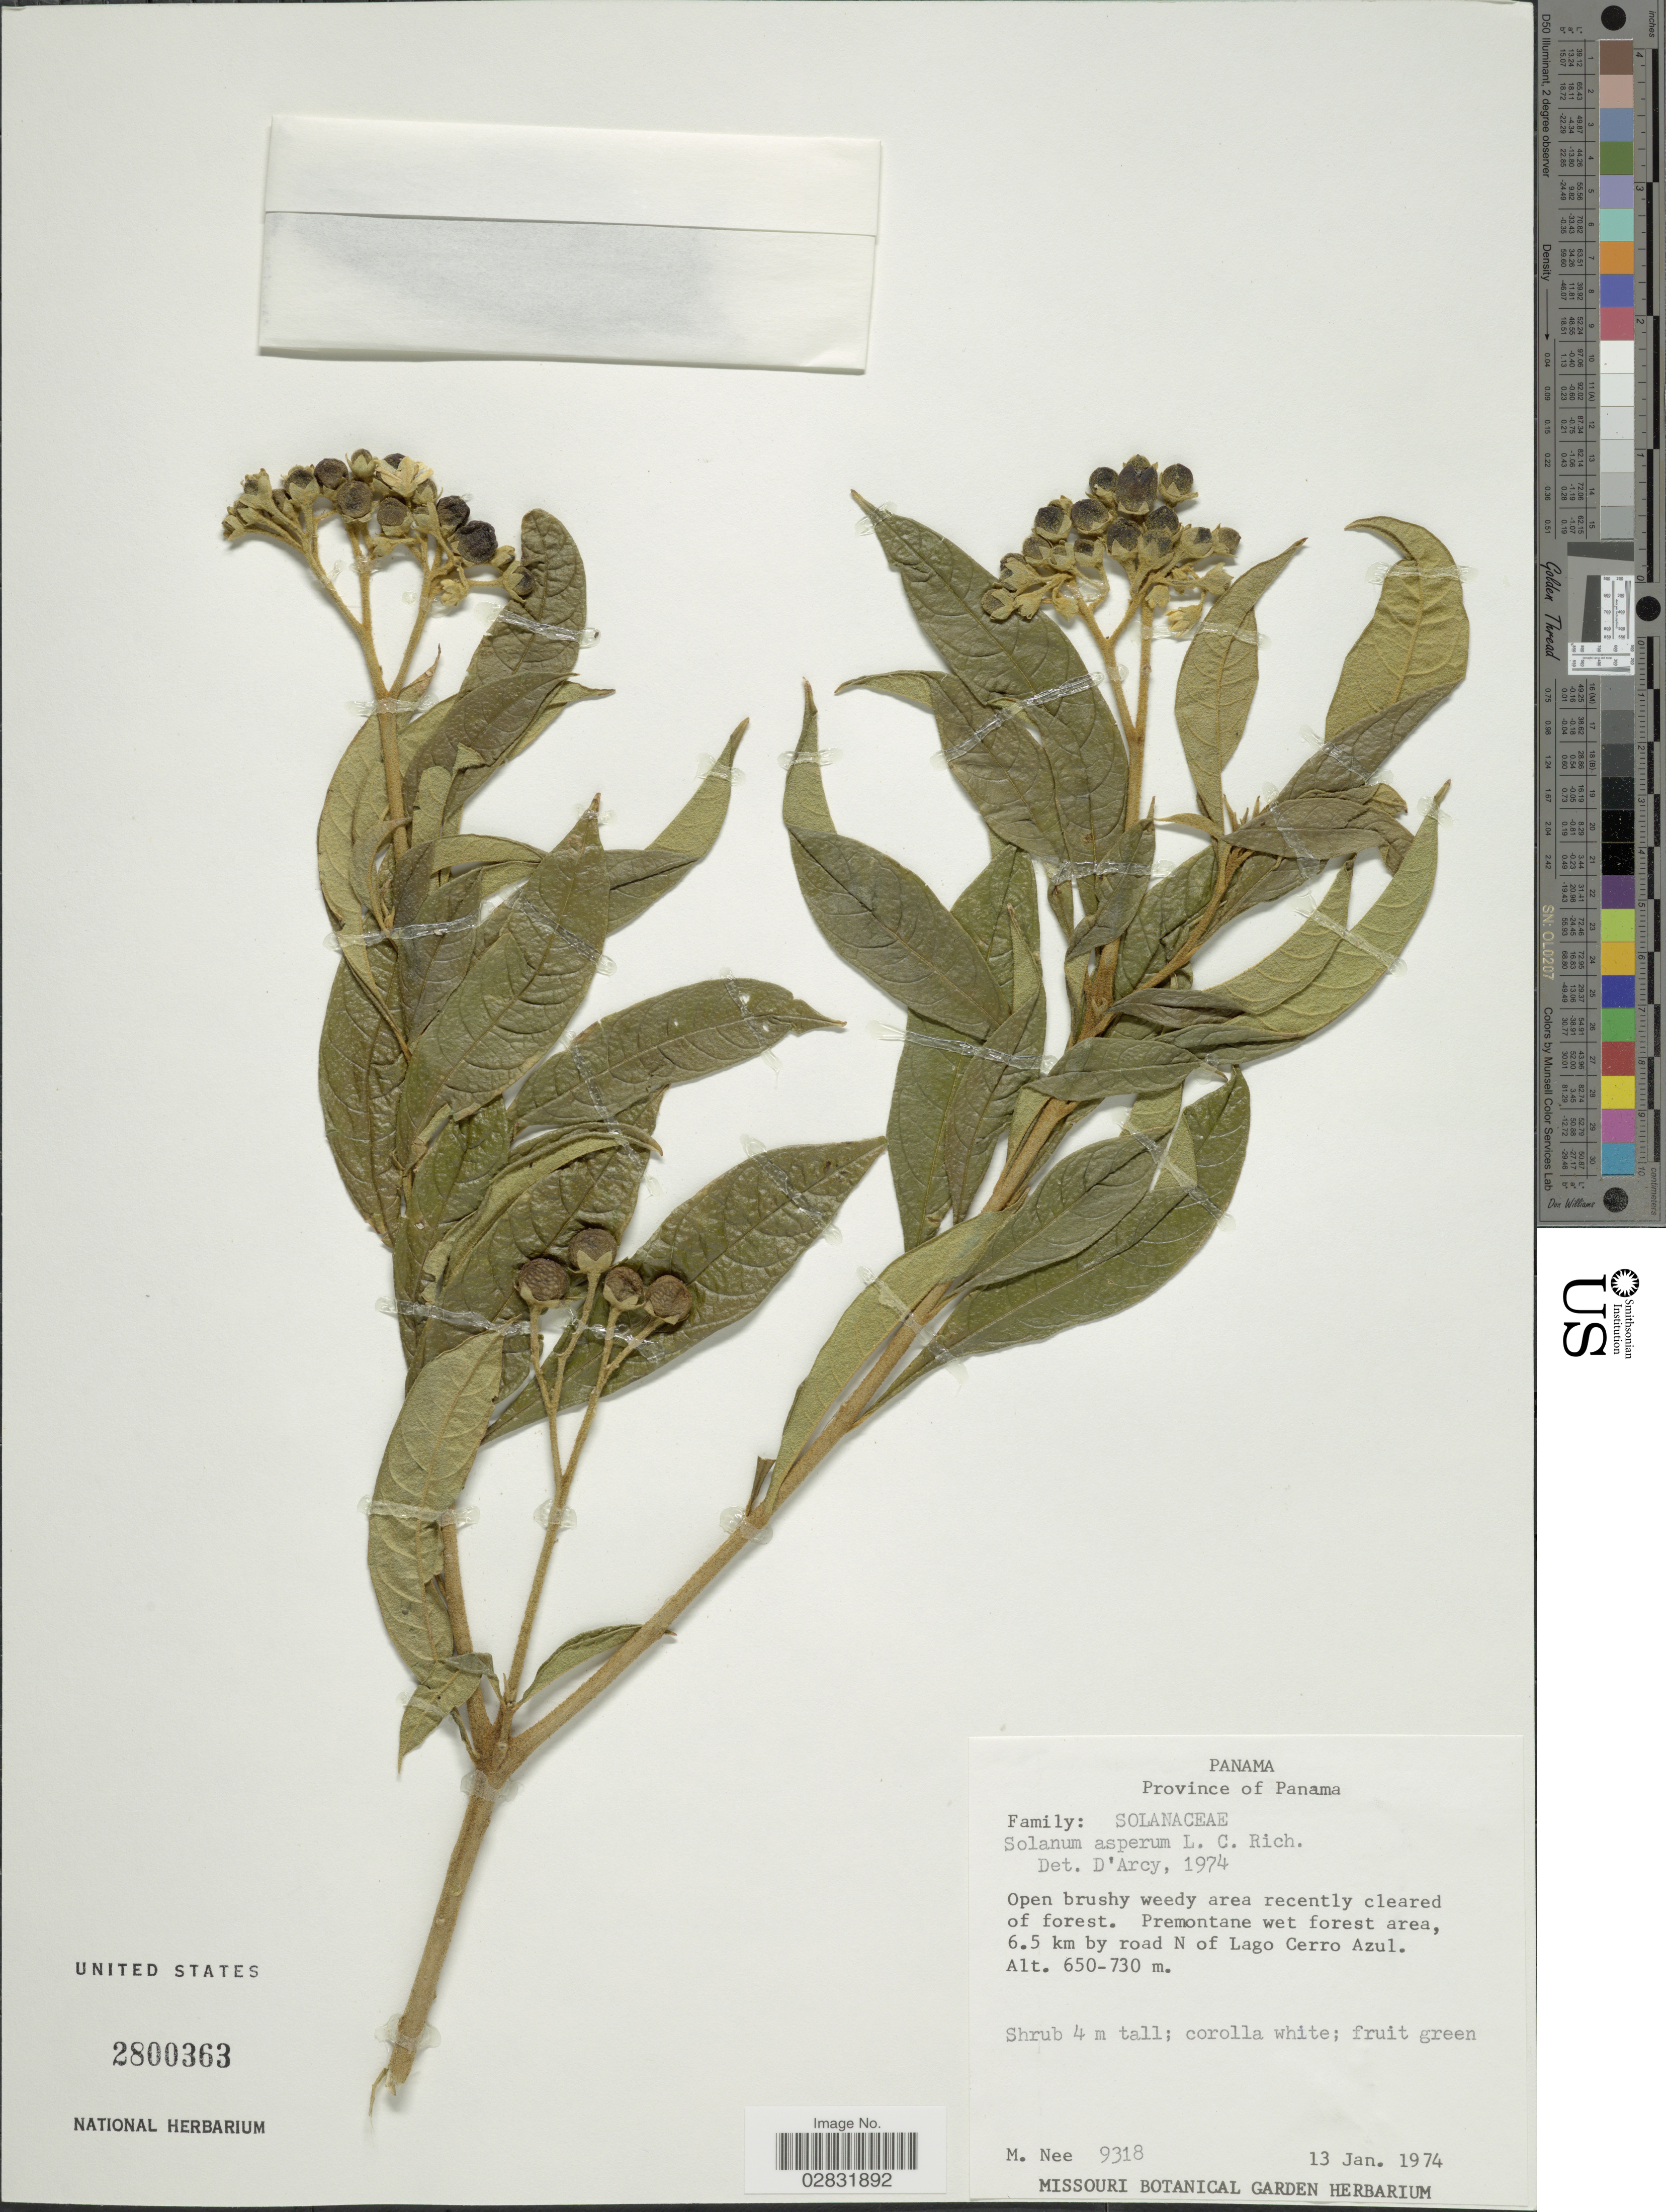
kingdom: Plantae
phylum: Tracheophyta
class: Magnoliopsida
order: Solanales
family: Solanaceae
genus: Solanum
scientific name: Solanum asperum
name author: Rich.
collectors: M. Nee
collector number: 9318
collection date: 1974-01-13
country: Panama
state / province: Panamá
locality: Province of Panama, 6.5 km by road N of Lago Cerro Azul.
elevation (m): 650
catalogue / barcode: US 2800363